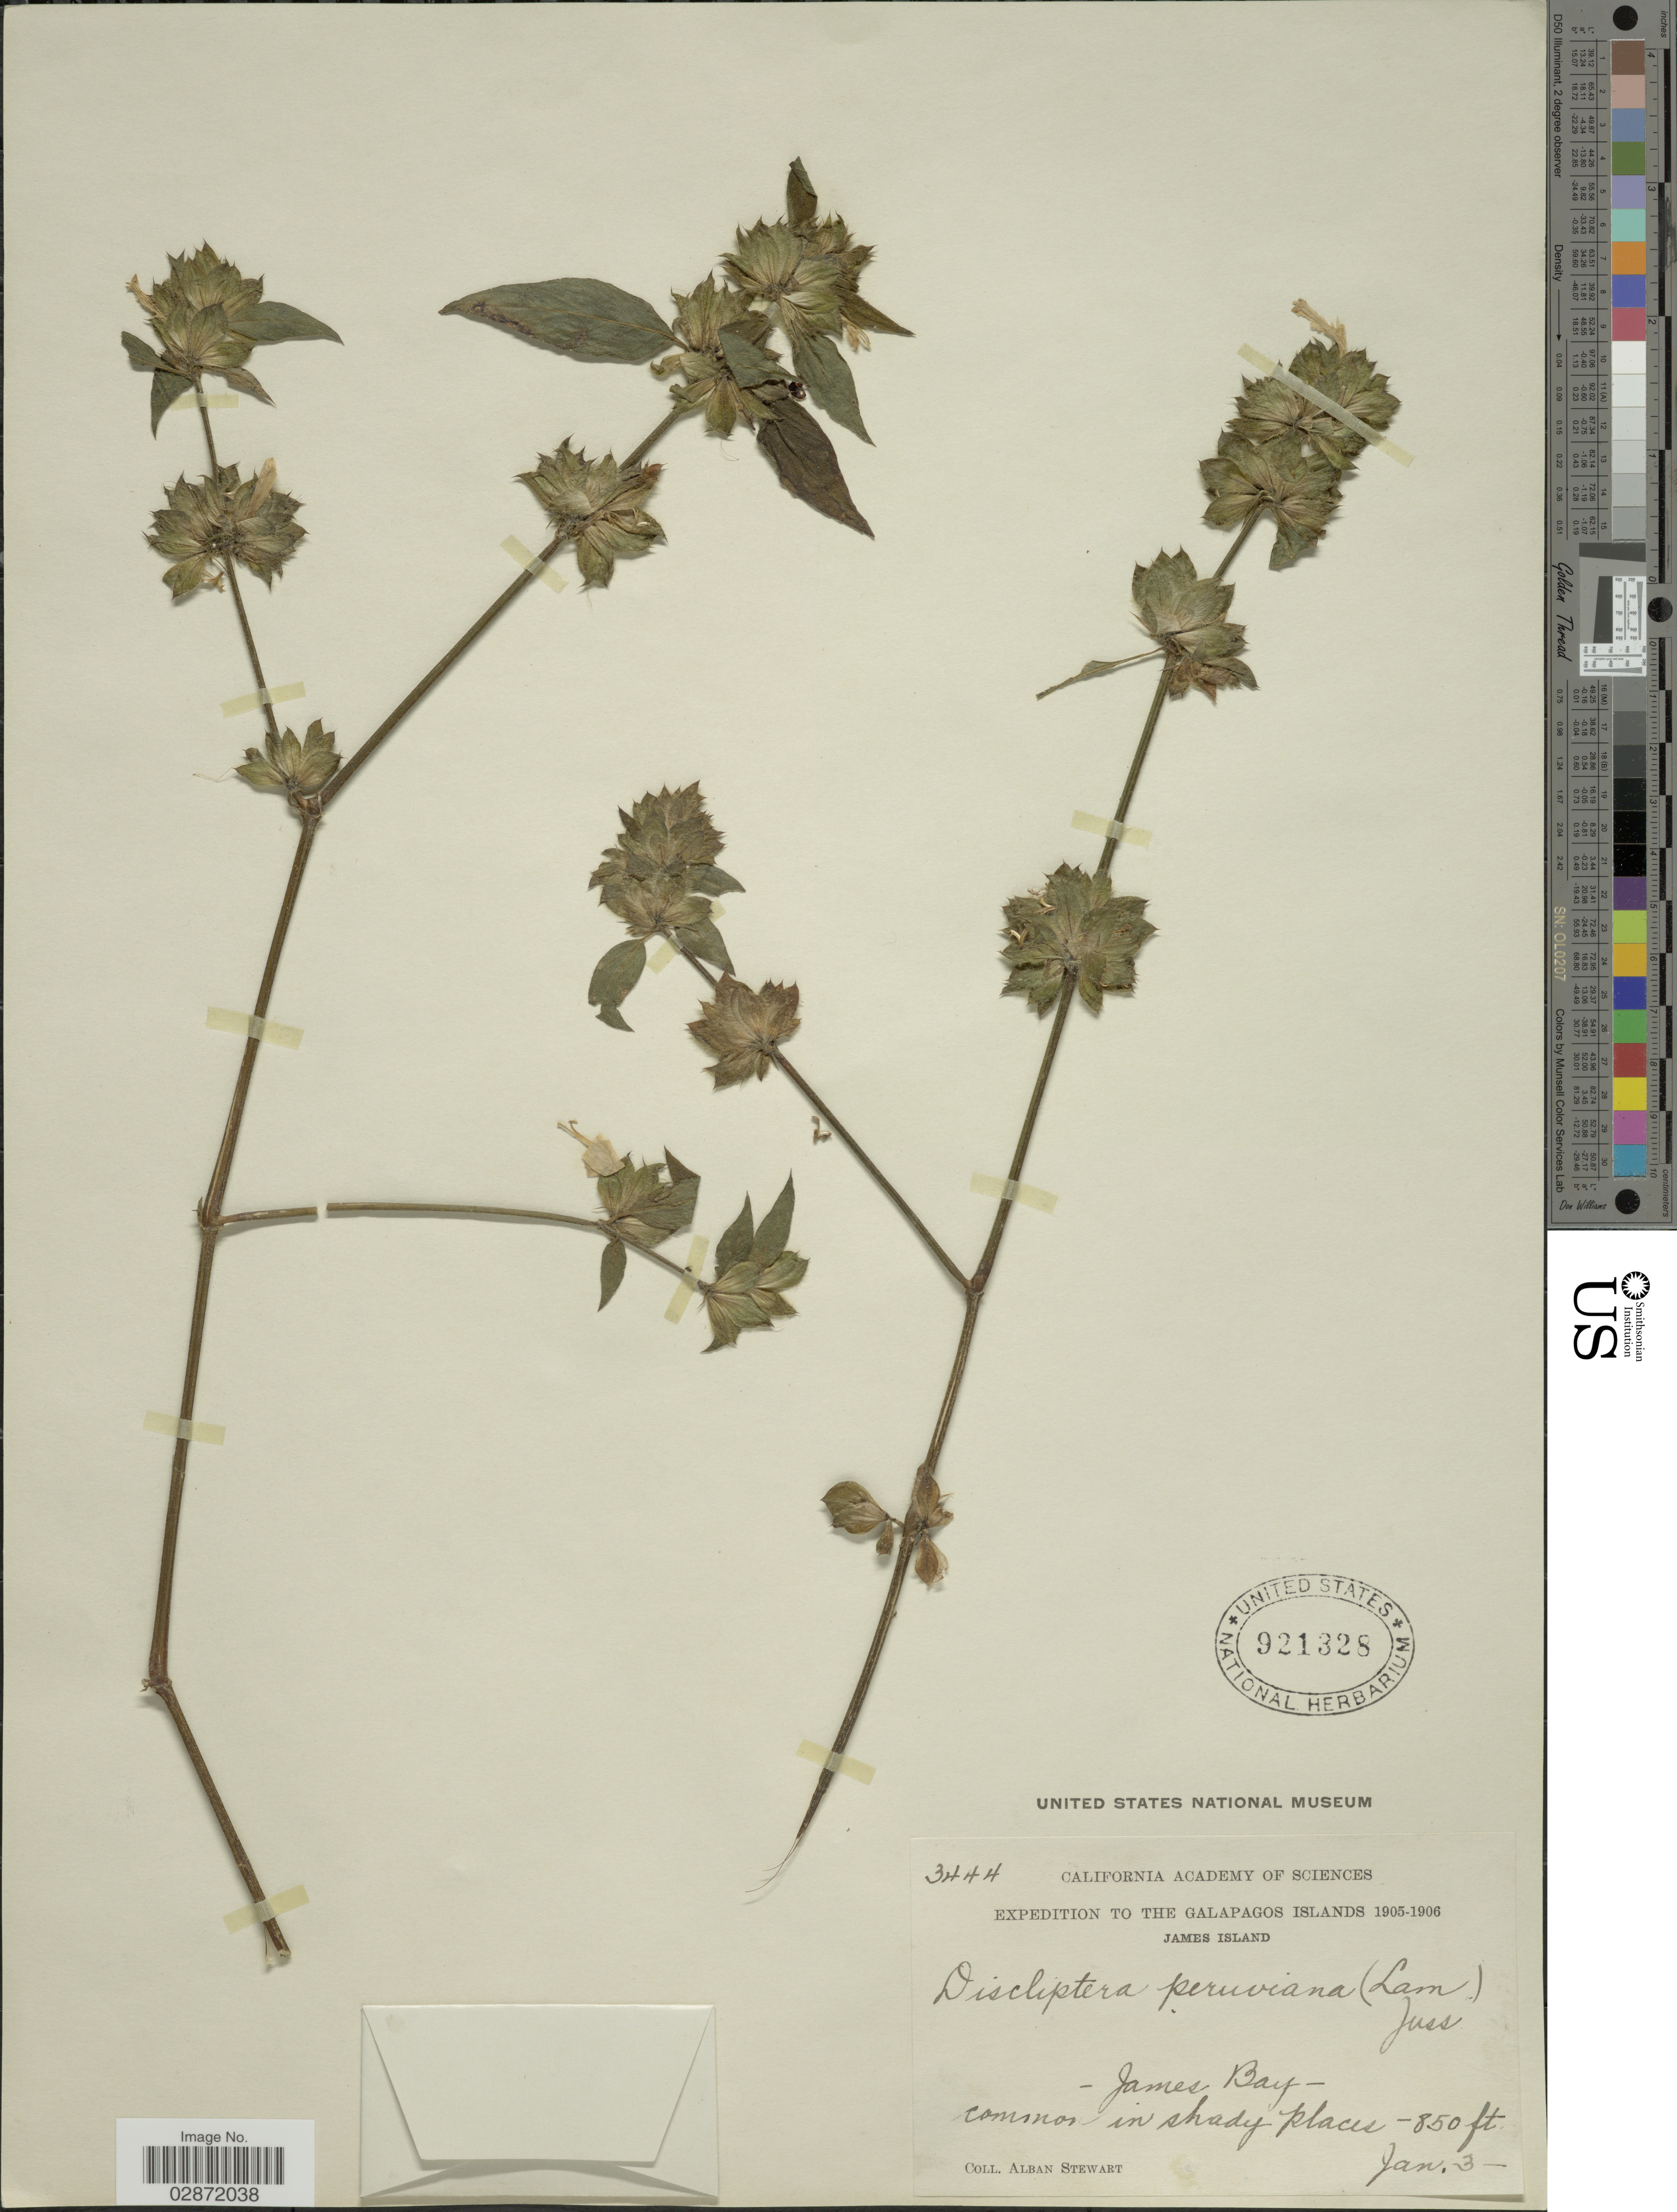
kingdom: Plantae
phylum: Tracheophyta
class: Magnoliopsida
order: Lamiales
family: Acanthaceae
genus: Dicliptera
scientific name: Dicliptera peruviana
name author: (Ruiz & Pav.) Juss.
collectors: A. Stewart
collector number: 3444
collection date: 1905-01-03/1906-01-03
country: Ecuador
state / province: Colón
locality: Galapagos Islands. James Island. James Bay.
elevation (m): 259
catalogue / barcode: US 921328